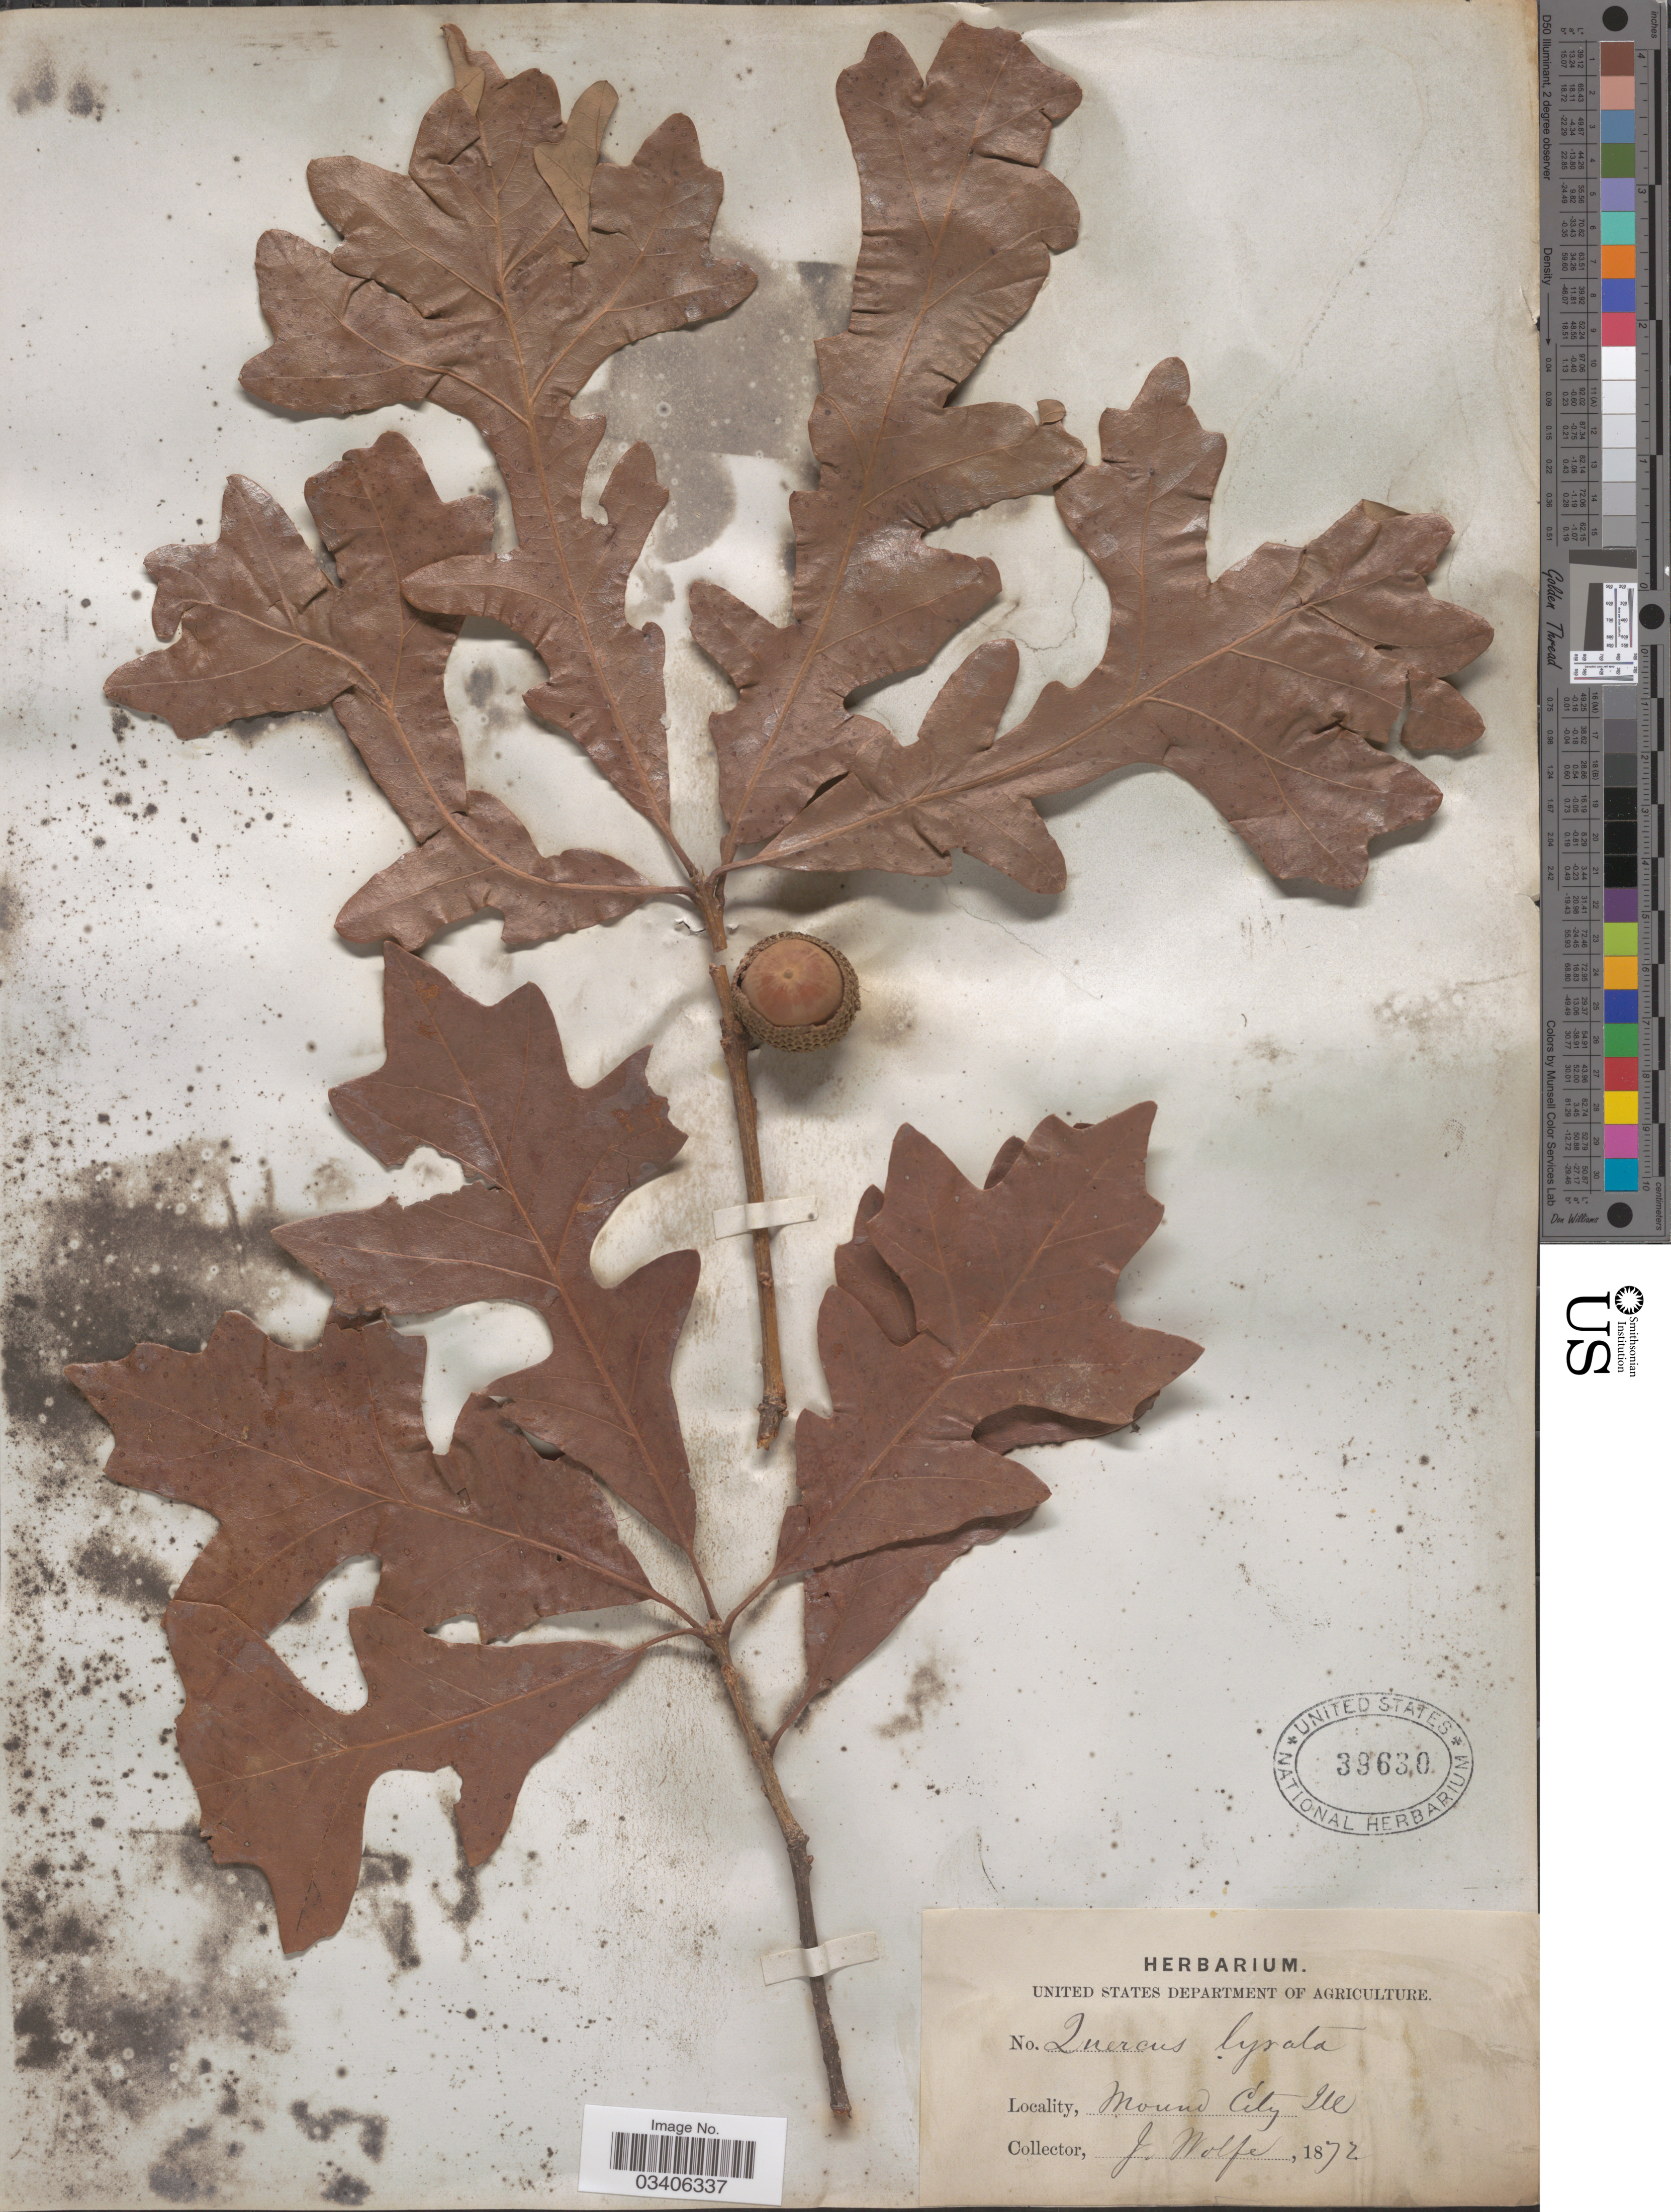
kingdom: Plantae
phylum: Tracheophyta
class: Magnoliopsida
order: Fagales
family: Fagaceae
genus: Quercus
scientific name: Quercus lyrata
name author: Walter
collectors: J. Wolfe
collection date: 1872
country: United States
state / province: Illinois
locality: Mound City.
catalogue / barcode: US 39630